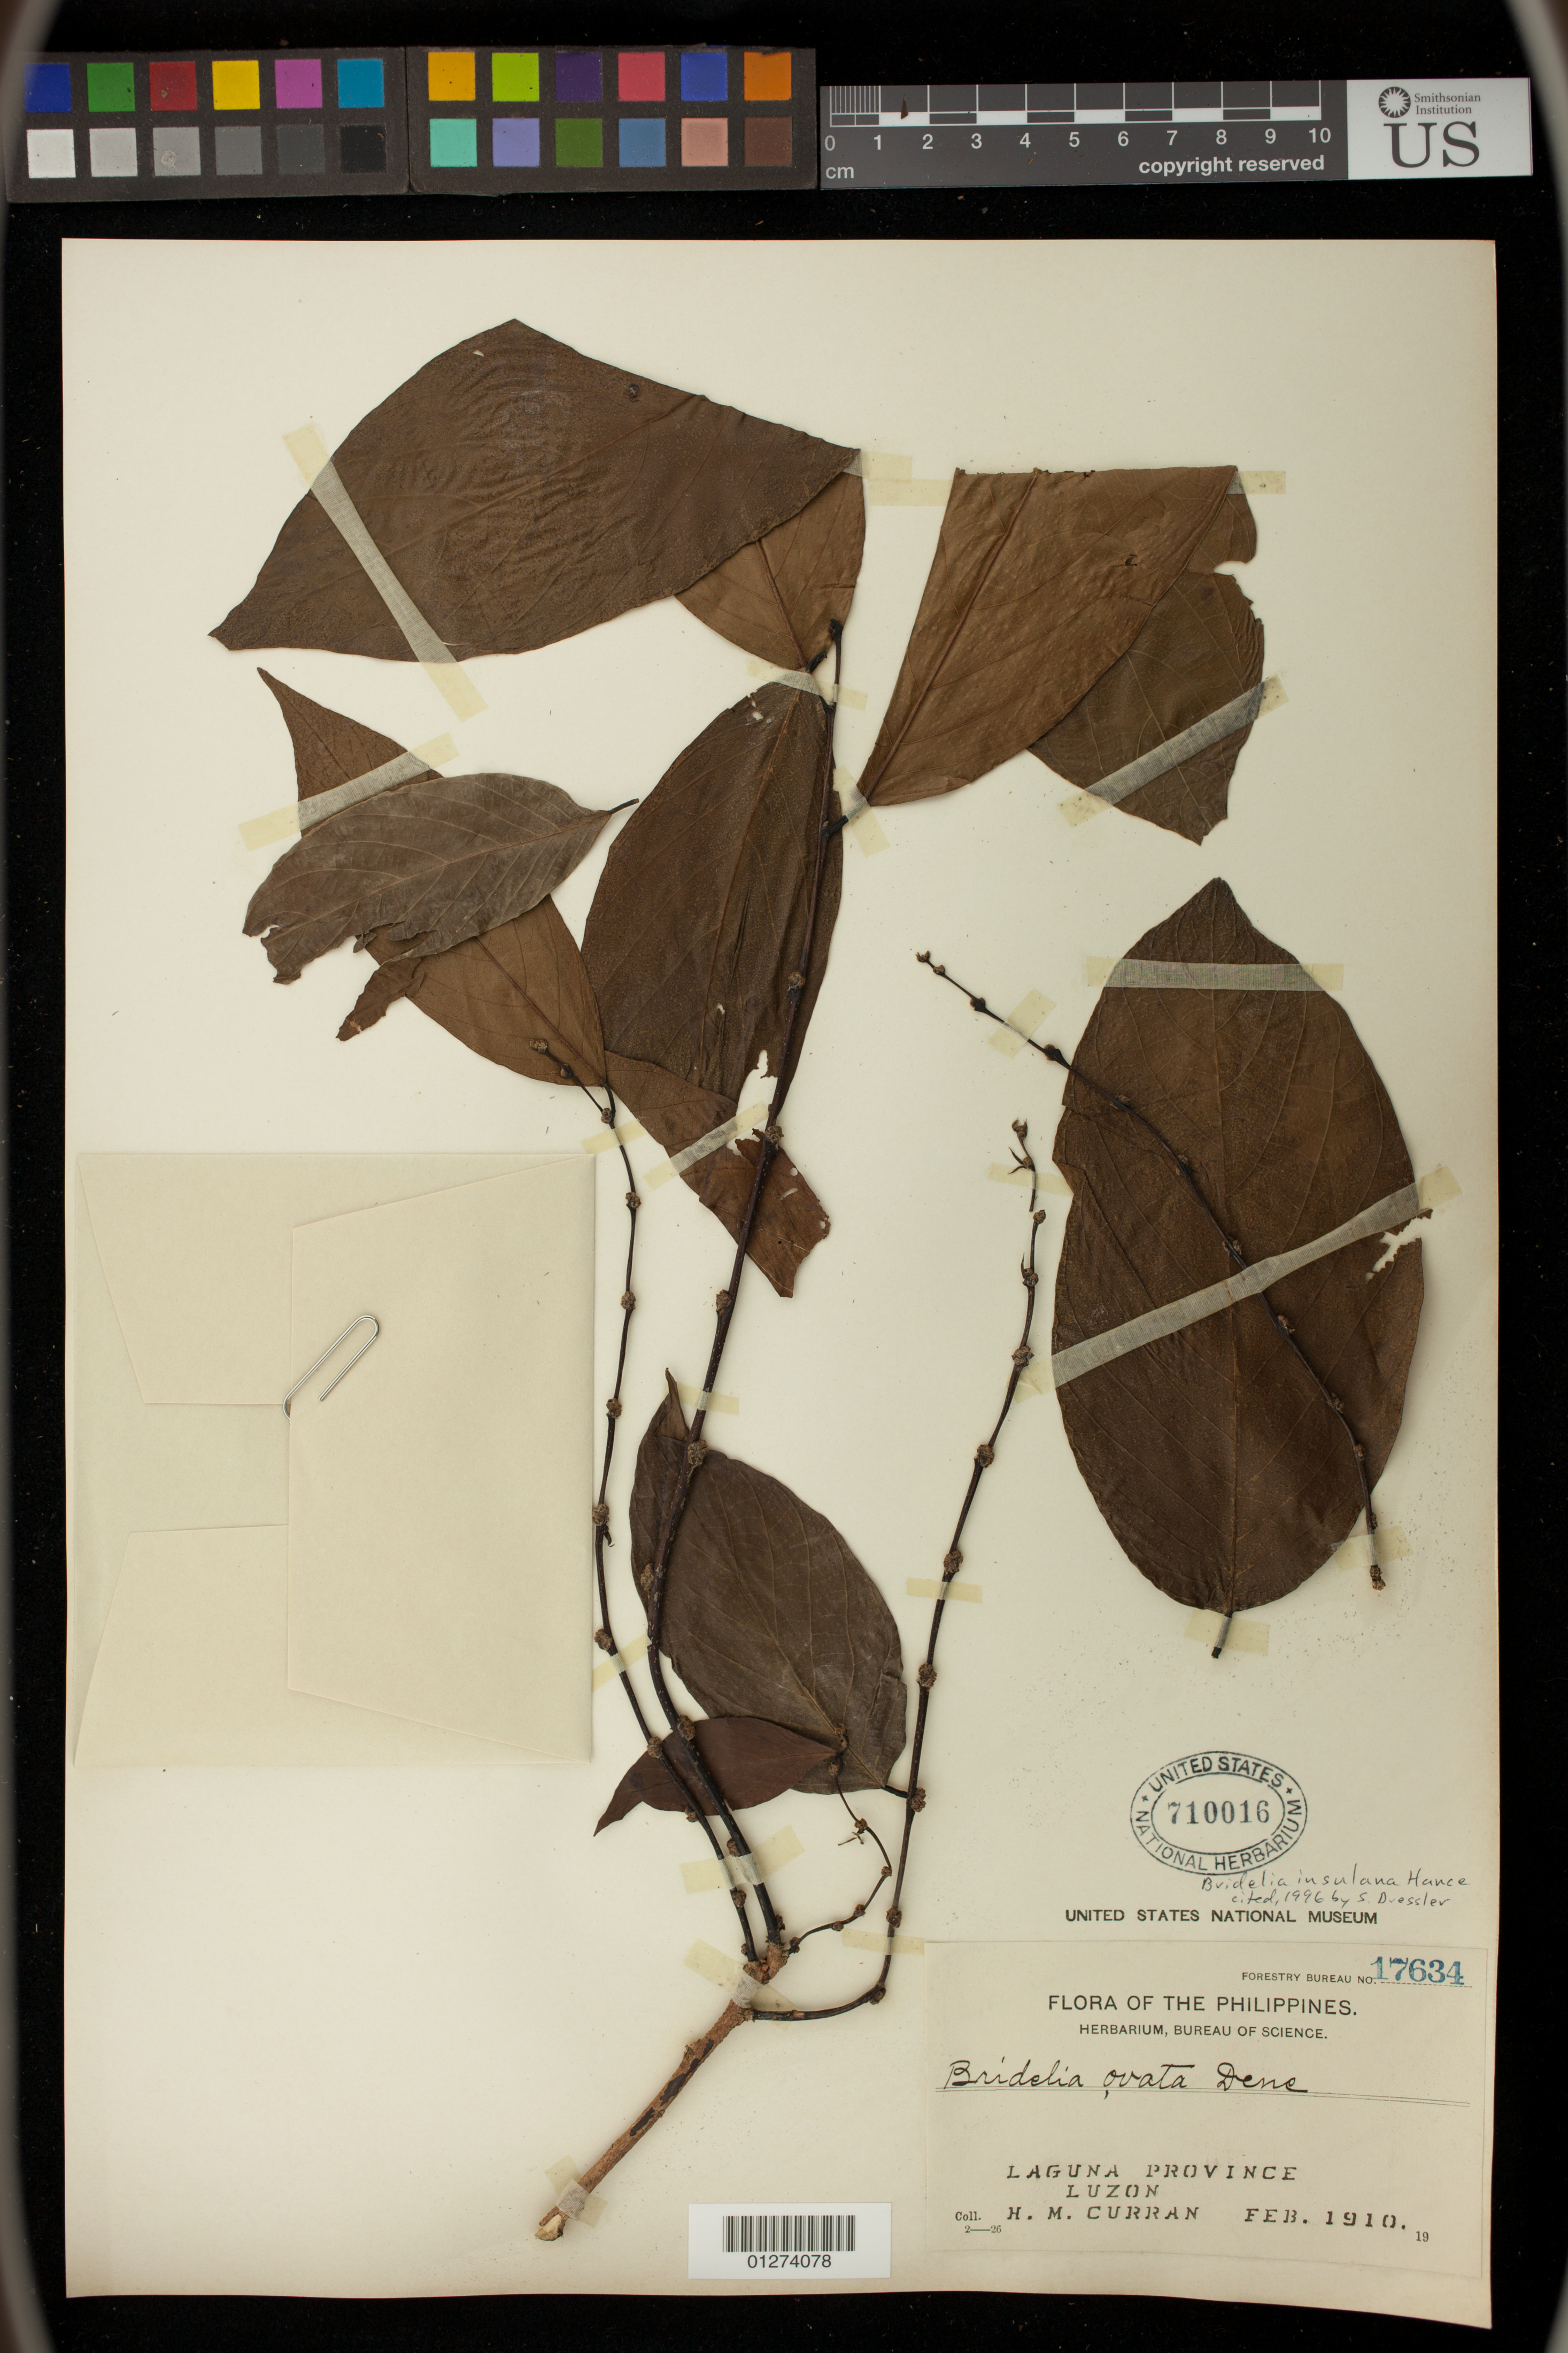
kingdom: Plantae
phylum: Tracheophyta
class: Magnoliopsida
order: Malpighiales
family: Phyllanthaceae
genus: Bridelia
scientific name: Bridelia insulana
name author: Hance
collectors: H. M. Curran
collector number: For. Bur. 17634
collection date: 1910-02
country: Philippines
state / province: Calabarzon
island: Luzon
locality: Laguna Province, Luzon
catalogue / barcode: US 710016